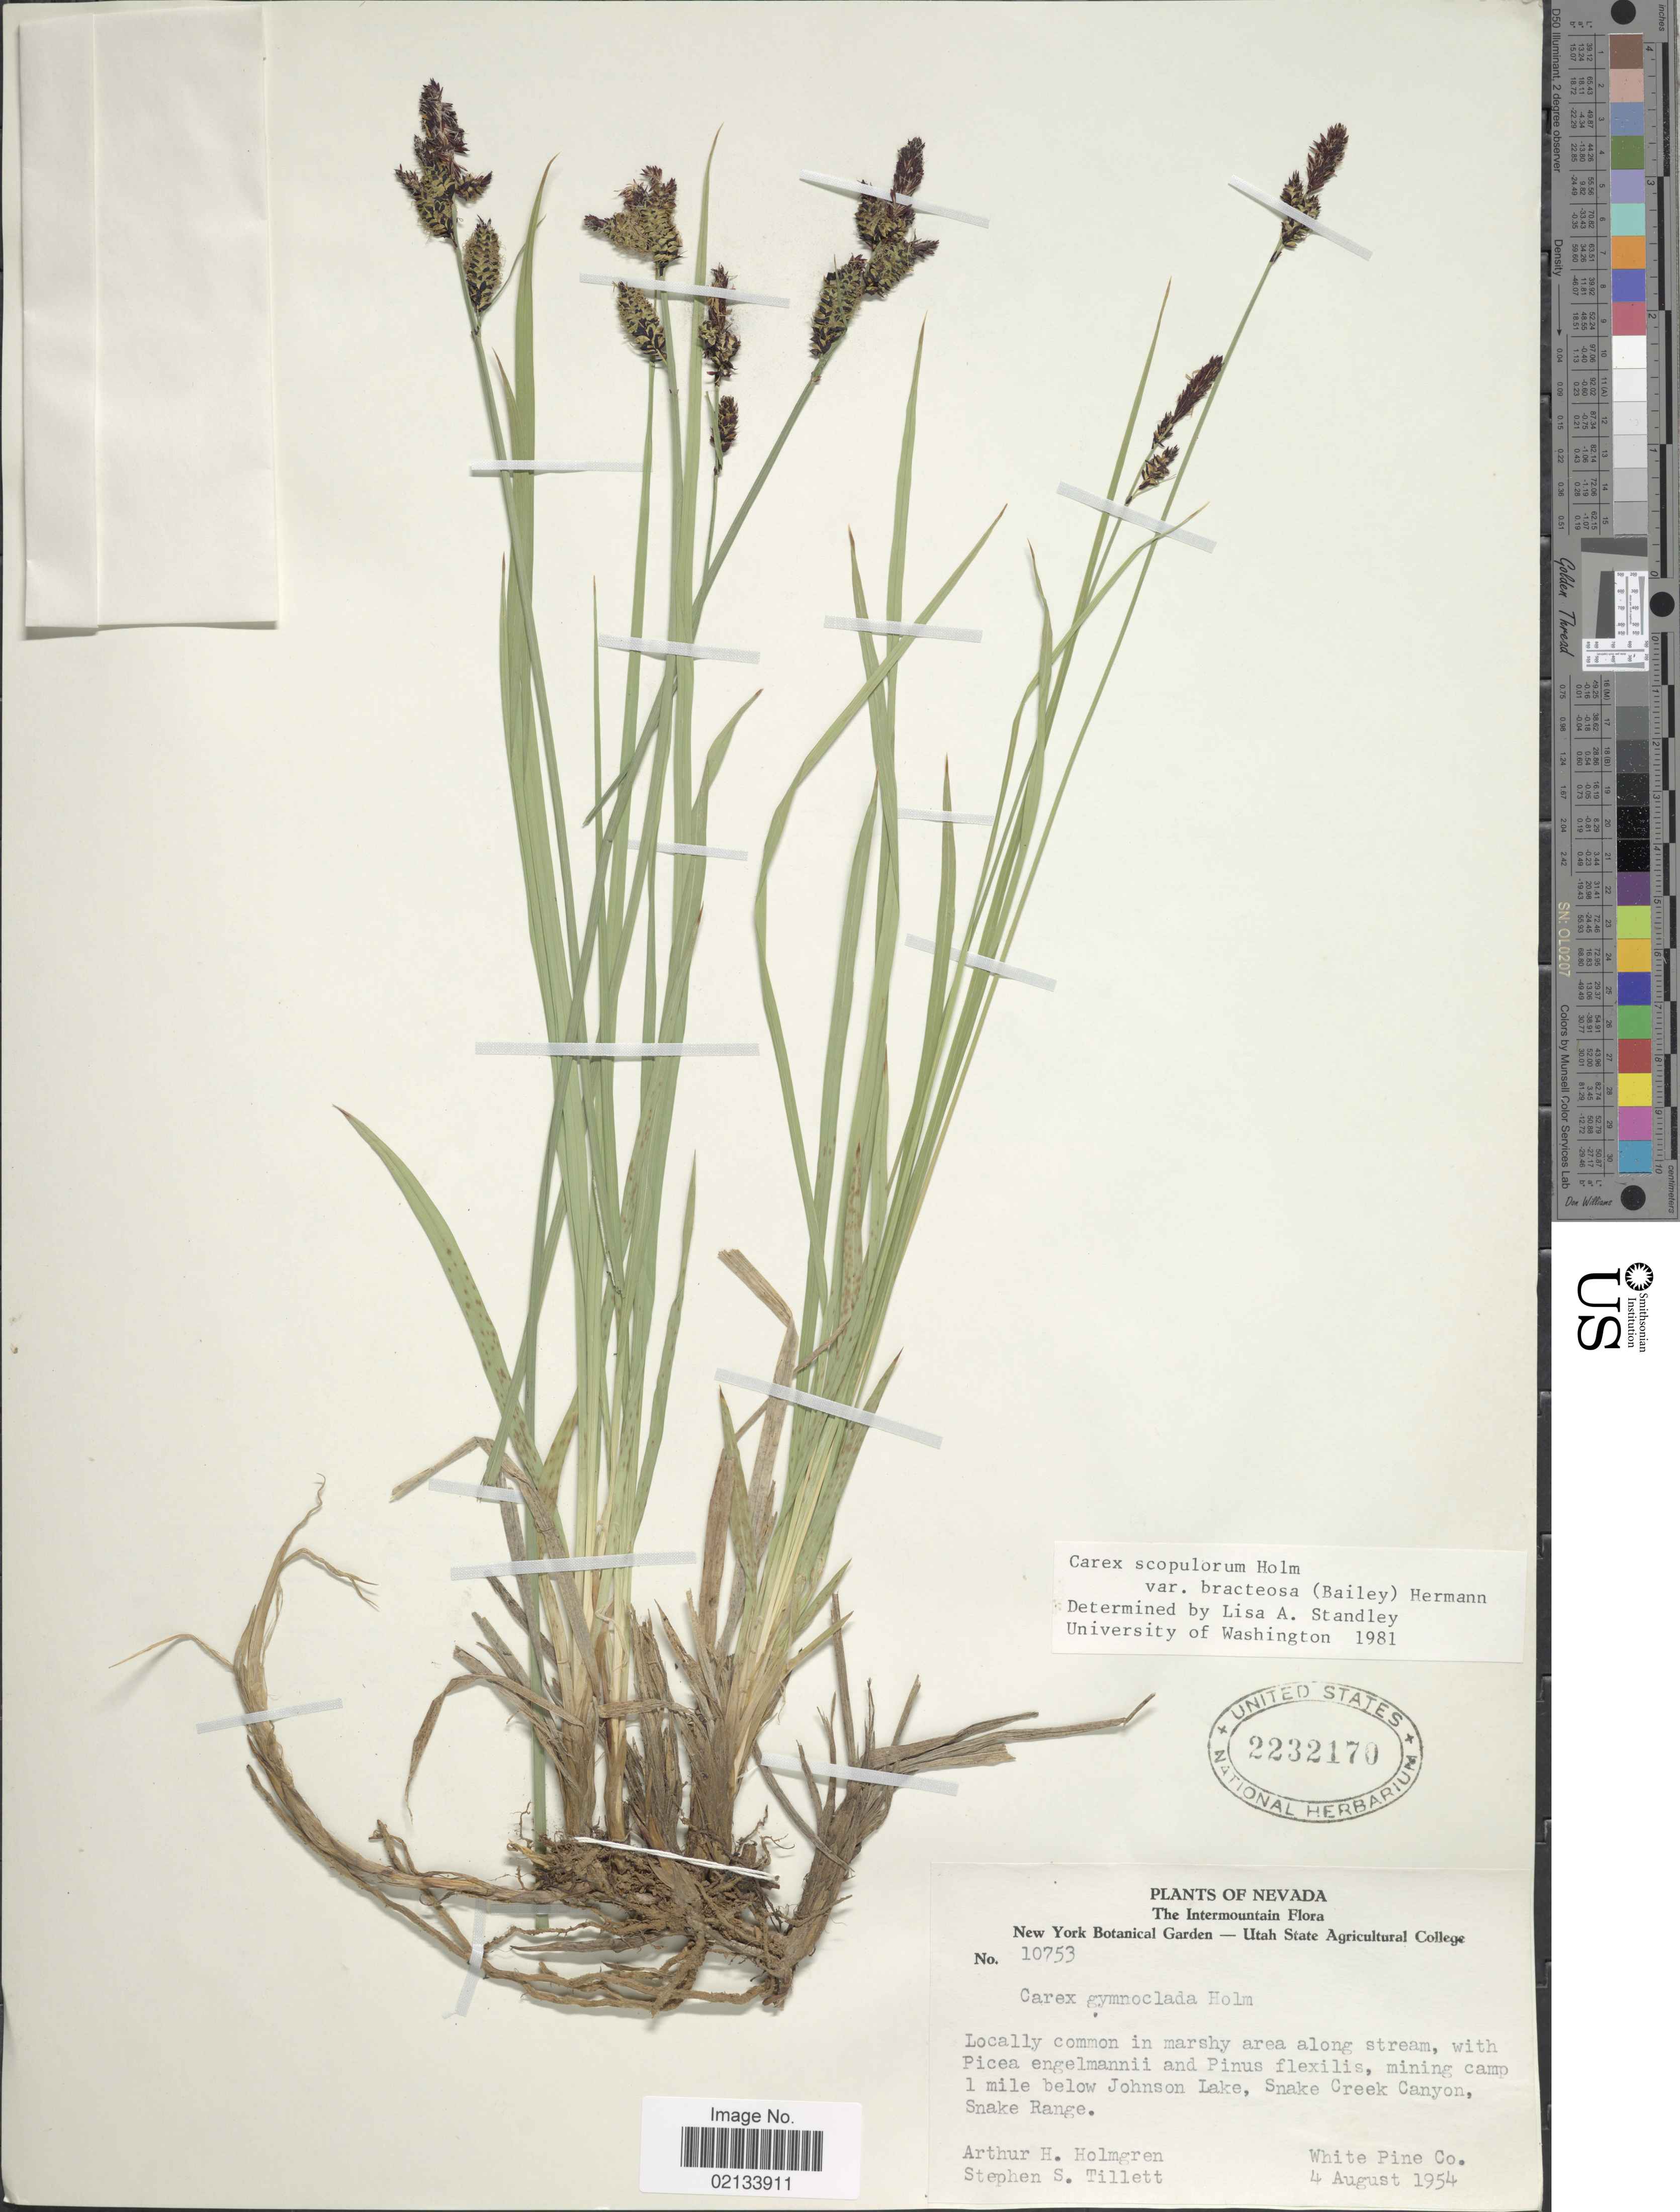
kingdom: Plantae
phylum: Tracheophyta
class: Liliopsida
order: Poales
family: Cyperaceae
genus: Carex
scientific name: Carex scopulorum var. bracteosa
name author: (L.H. Bailey) F.J. Herm.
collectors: A. H. Holmgren & S. S. Tillett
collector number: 10753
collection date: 1954-08-04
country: United States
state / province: Nevada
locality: The Intermountain, in marshy area along stream, mining camp 1 mile below Johnson Lake, Snake Creek Canyon, Snake Range, White Pine Co.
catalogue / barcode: US 2232170